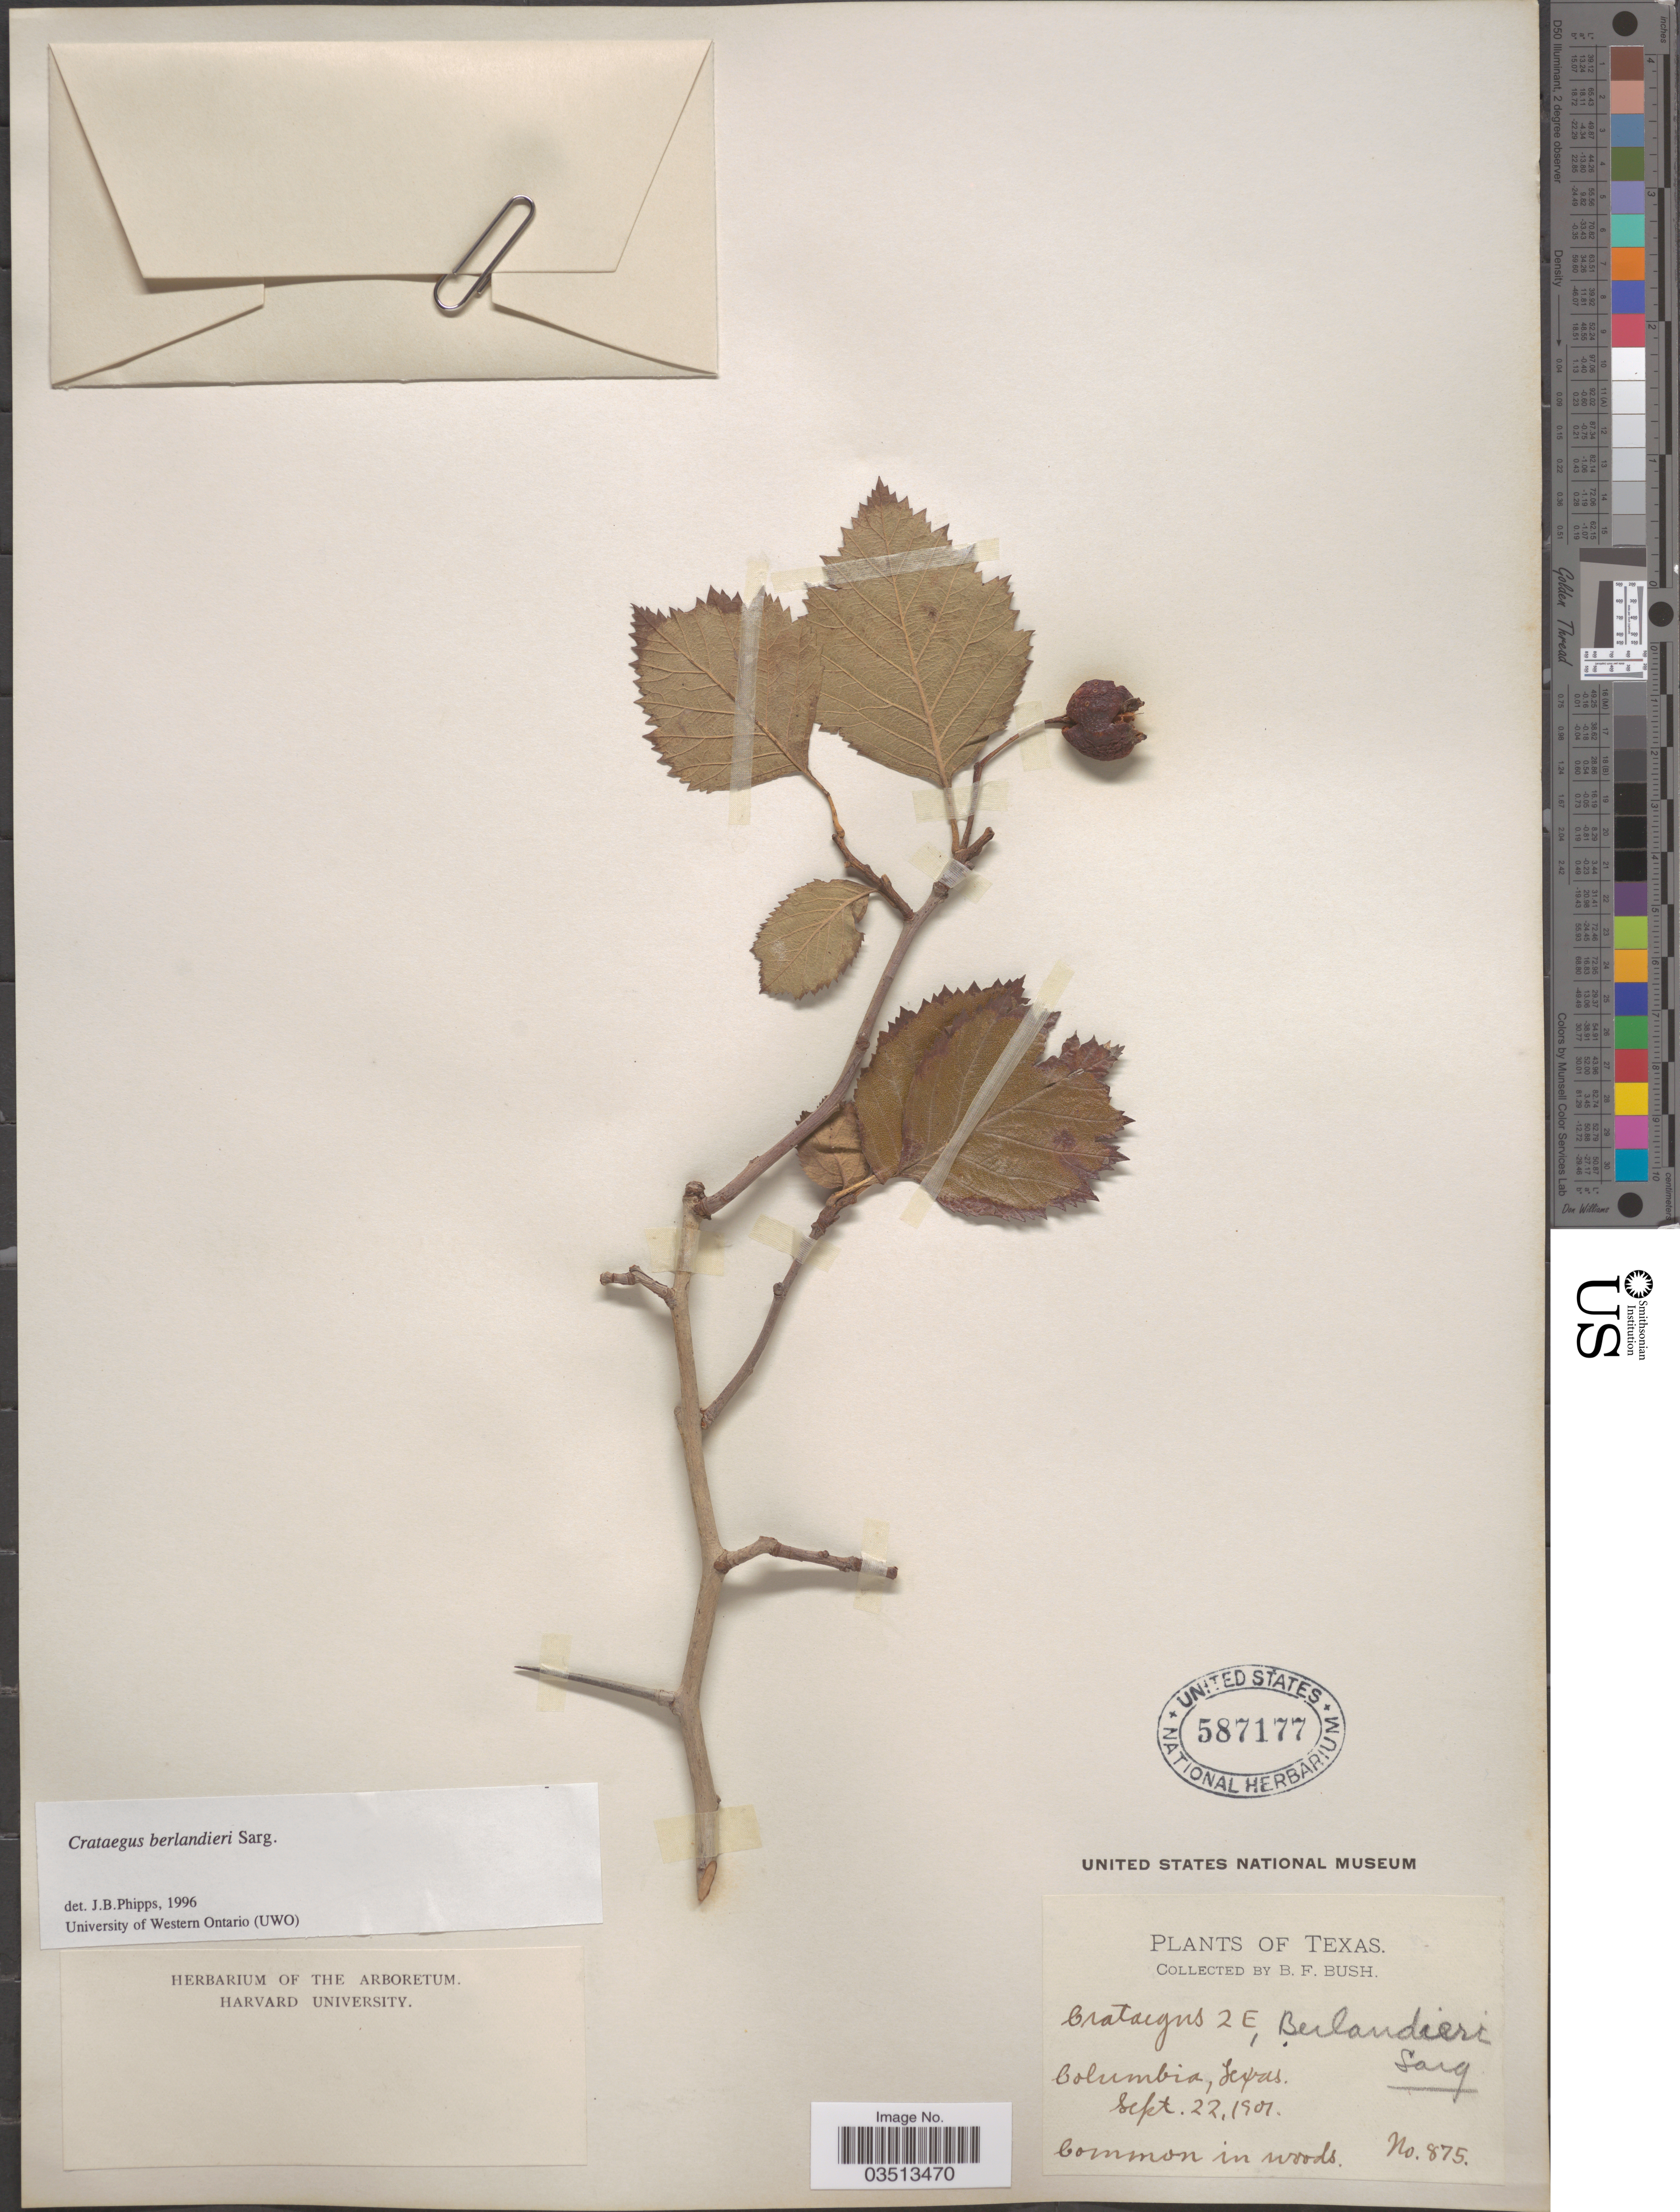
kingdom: Plantae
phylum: Tracheophyta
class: Magnoliopsida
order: Rosales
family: Rosaceae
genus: Crataegus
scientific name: Crataegus berlandieri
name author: Sarg.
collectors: B. F. Bush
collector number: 875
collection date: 1901-09-22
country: United States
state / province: Texas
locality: Columbia, Texas.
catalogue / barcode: US 587177